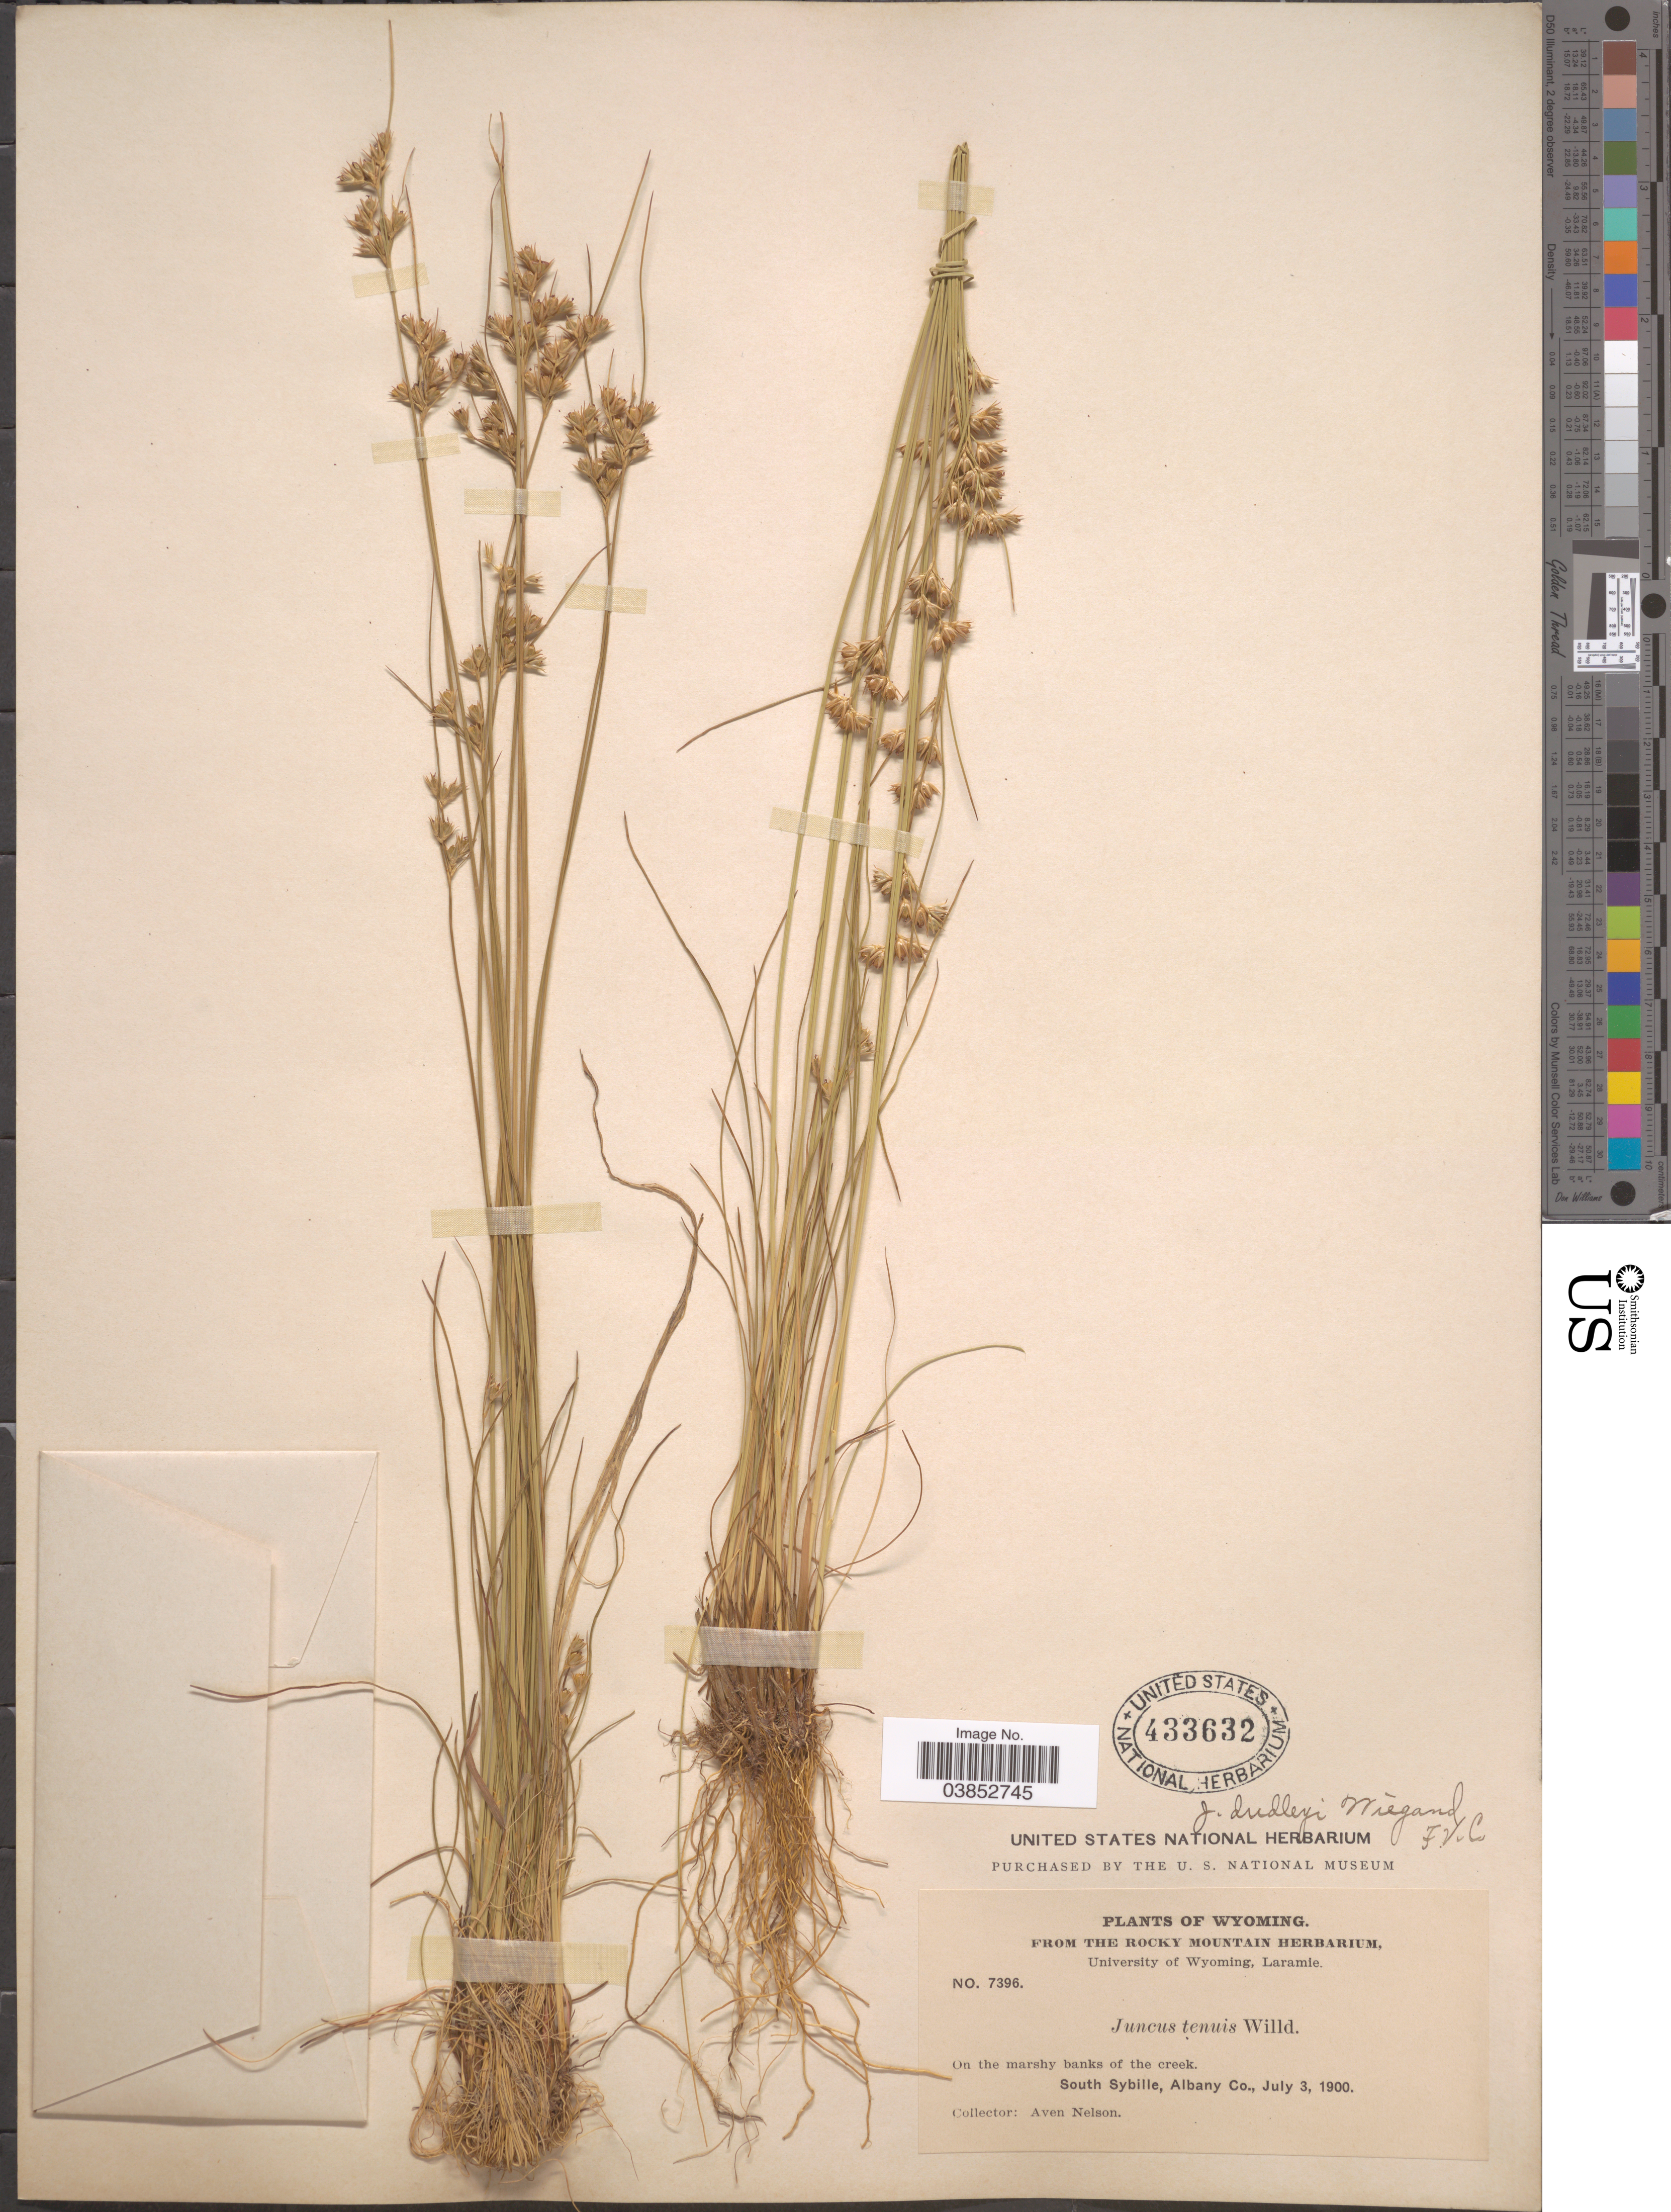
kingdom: Plantae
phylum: Tracheophyta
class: Liliopsida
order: Poales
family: Juncaceae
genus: Juncus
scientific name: Juncus dudleyi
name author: Wiegand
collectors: A. Nelson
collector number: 7396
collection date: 1900-07-03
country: United States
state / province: Wyoming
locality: South Sybille, Albany Co.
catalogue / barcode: US 433632